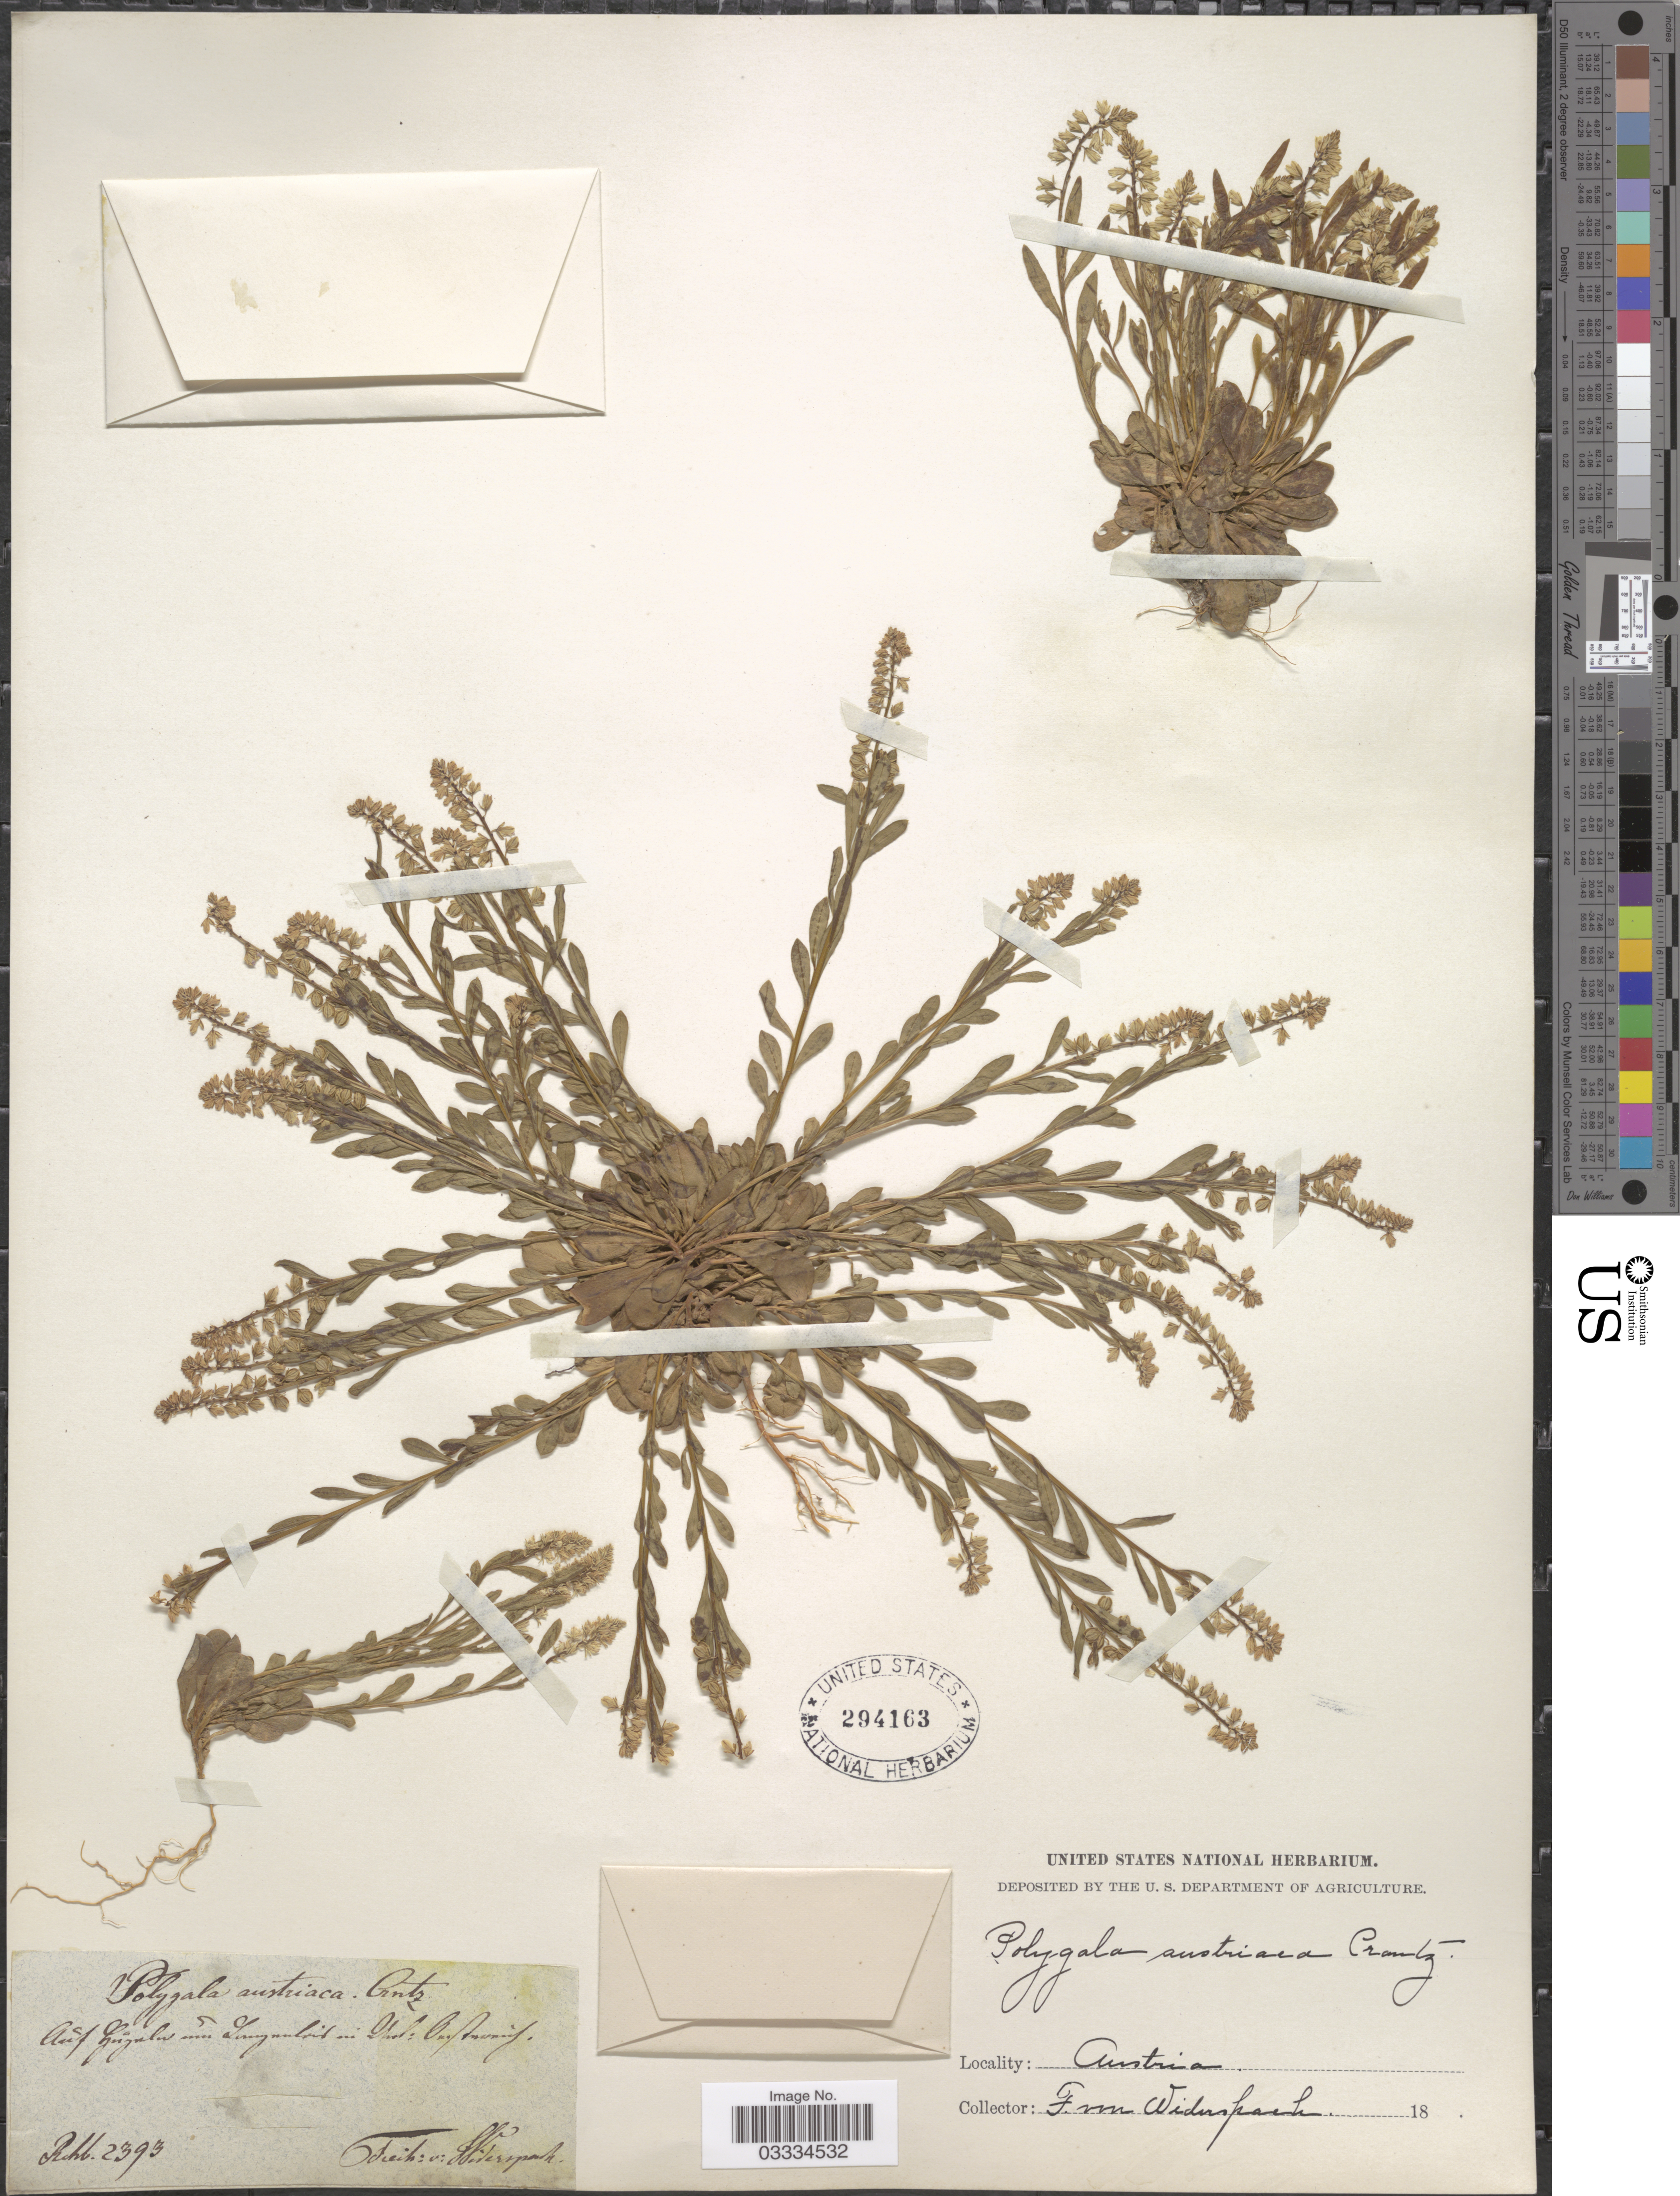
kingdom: Plantae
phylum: Tracheophyta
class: Magnoliopsida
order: Fabales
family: Polygalaceae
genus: Polygala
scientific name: Polygala austriaca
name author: Crantz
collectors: F. Widerspach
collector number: Rchb2393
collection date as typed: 18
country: Austria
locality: Auf Gugula Lum Langnulois in Ghol: Ons Anomif. [interpreted]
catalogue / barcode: US 294163